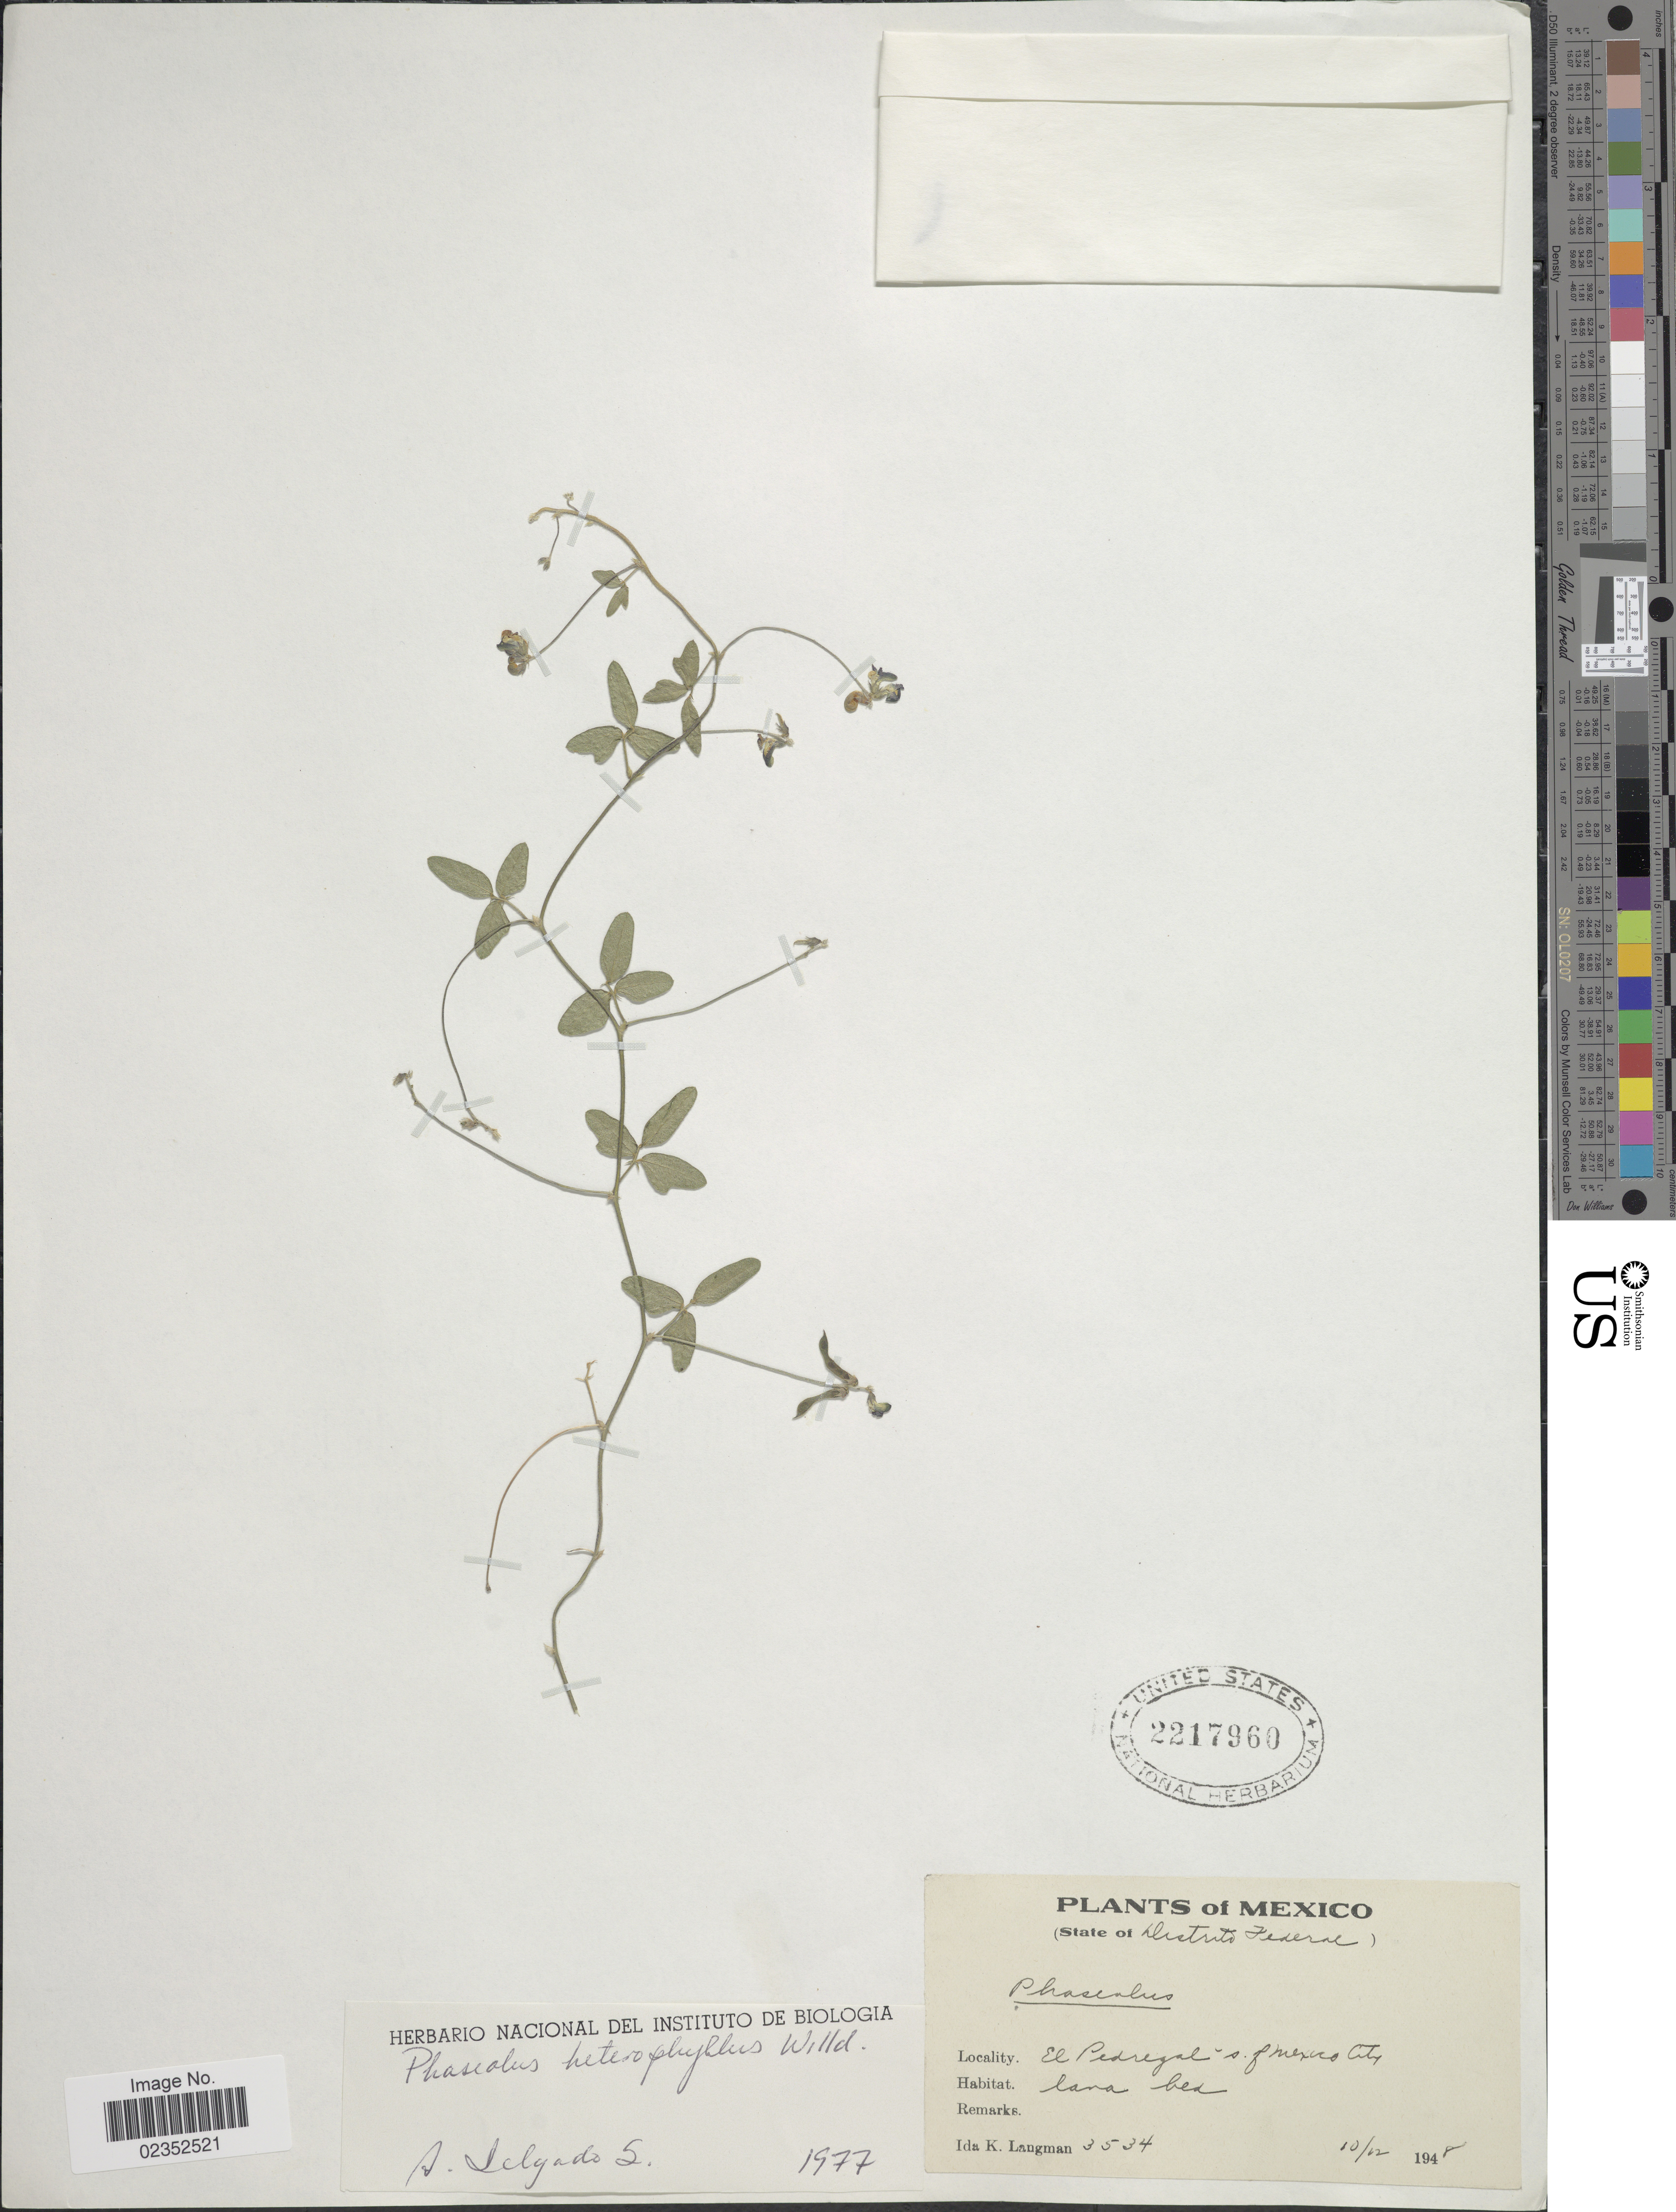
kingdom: Plantae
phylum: Tracheophyta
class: Magnoliopsida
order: Fabales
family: Fabaceae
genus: Macroptilium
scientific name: Macroptilium gibbosifolium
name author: (Ortega) A. Delgado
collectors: I. K. Langman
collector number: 3534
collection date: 1948-12-10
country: Mexico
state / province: Distrito Federal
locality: State of Distrito Federal. El Pedregal s. of Mexico City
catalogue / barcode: US 2217960